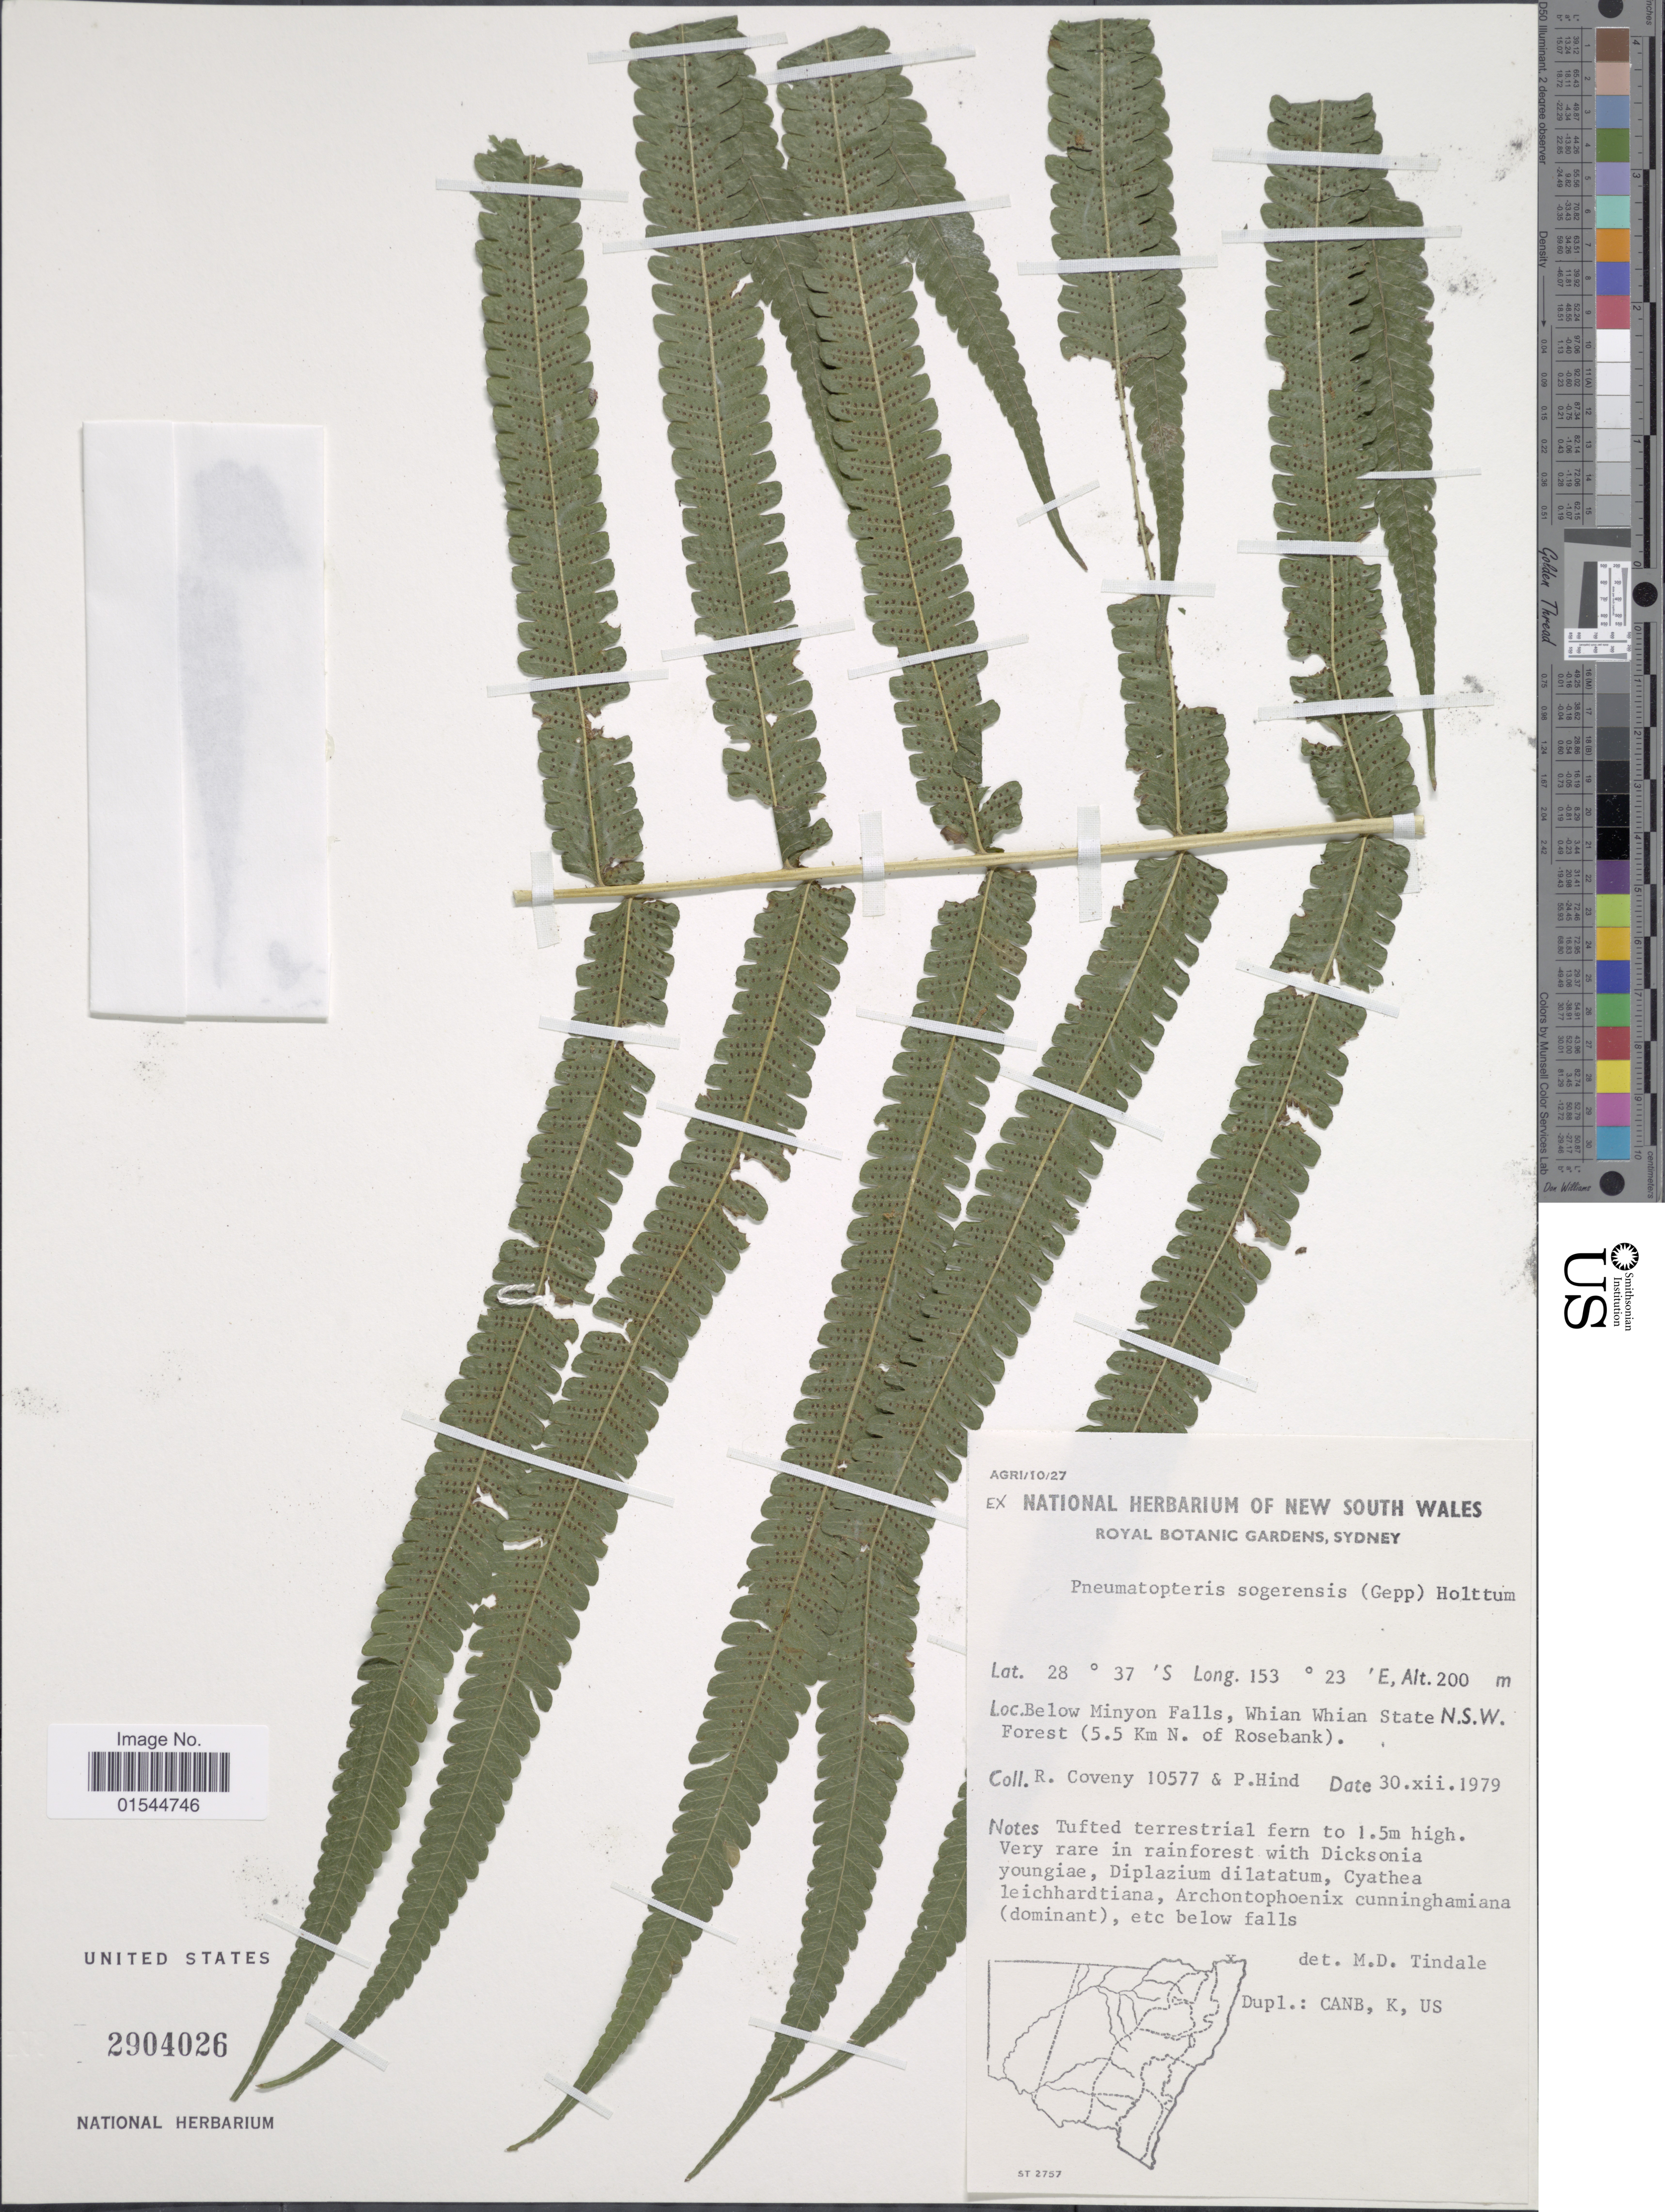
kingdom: Plantae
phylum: Tracheophyta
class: Polypodiopsida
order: Polypodiales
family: Thelypteridaceae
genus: Pneumatopteris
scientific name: Pneumatopteris sogerensis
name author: (A. Gepp) Holttum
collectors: R. Coveny & P. Hind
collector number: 10577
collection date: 1979-12-30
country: Australia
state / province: New South Wales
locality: Below Minyon Falls, Whian Whian State Fores (5.5 km N. of Rosebank), N.S.W.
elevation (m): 200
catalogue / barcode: US 2904026